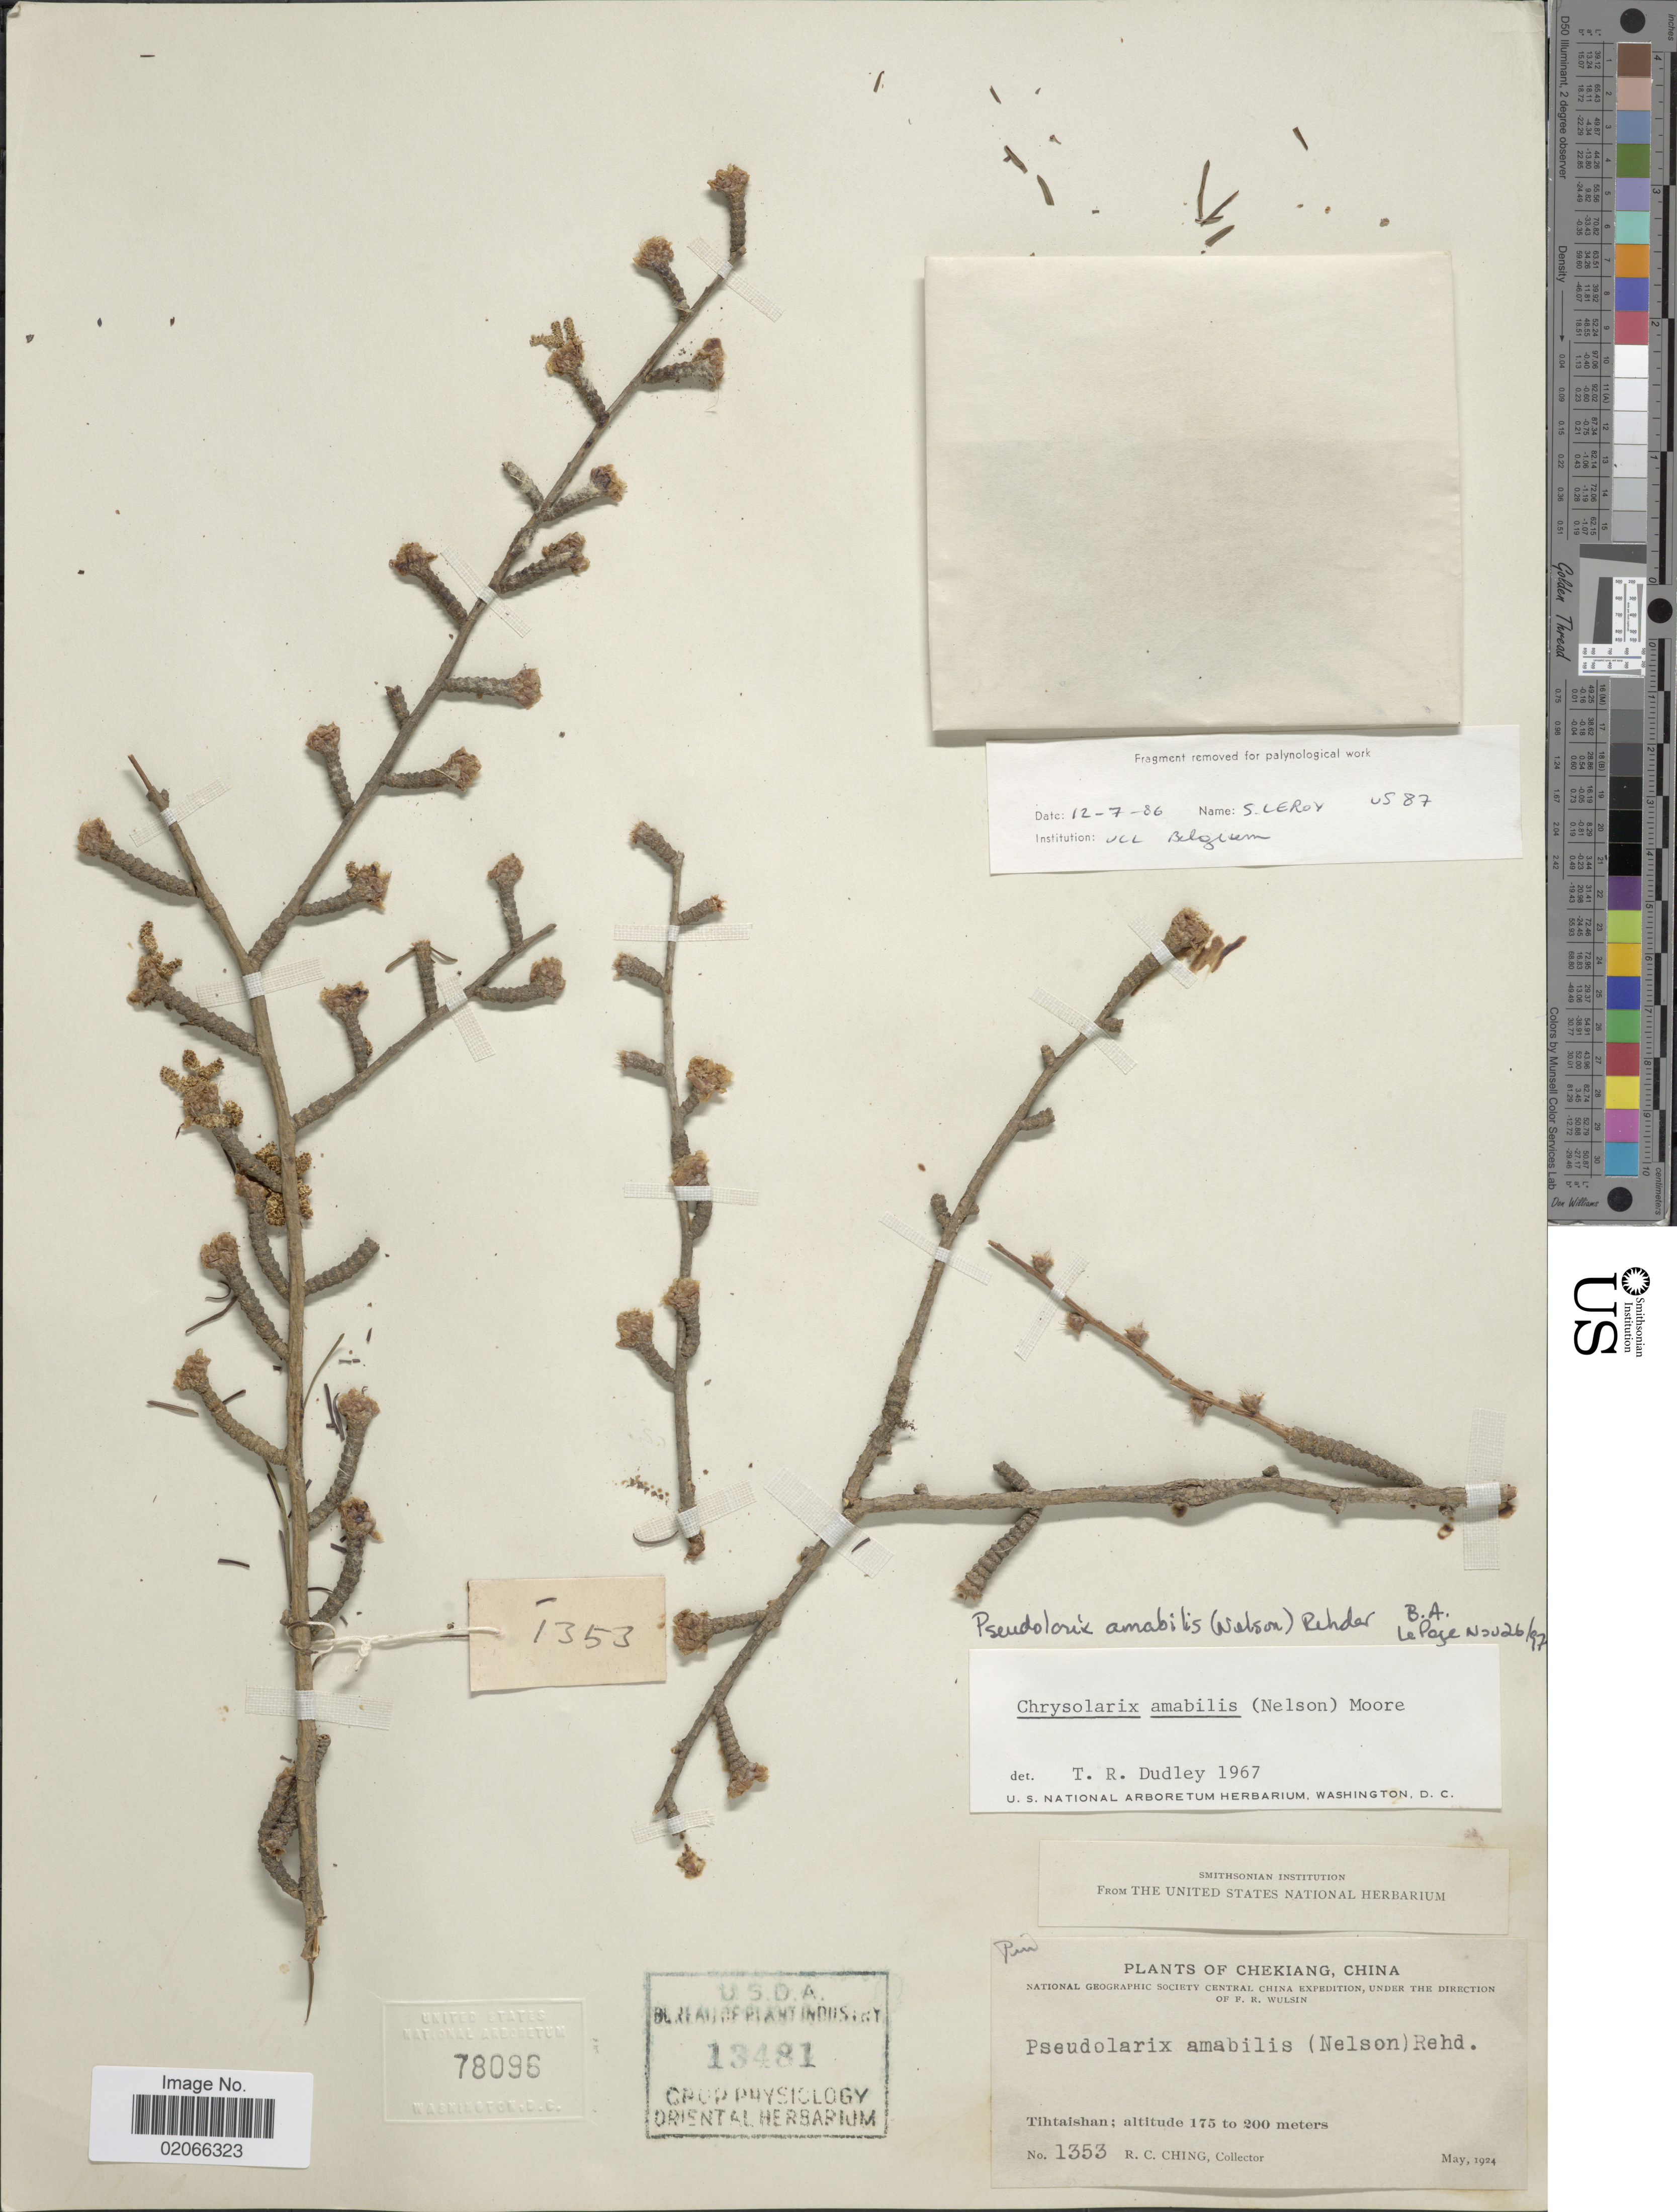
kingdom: Plantae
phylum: Tracheophyta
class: Pinopsida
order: Pinales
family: Pinaceae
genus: Pseudolarix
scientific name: Pseudolarix amabilis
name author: Rehder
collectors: R. C. Ching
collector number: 1353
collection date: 1924-05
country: China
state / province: Zhejiang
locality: Chekiang, Tihtaishan